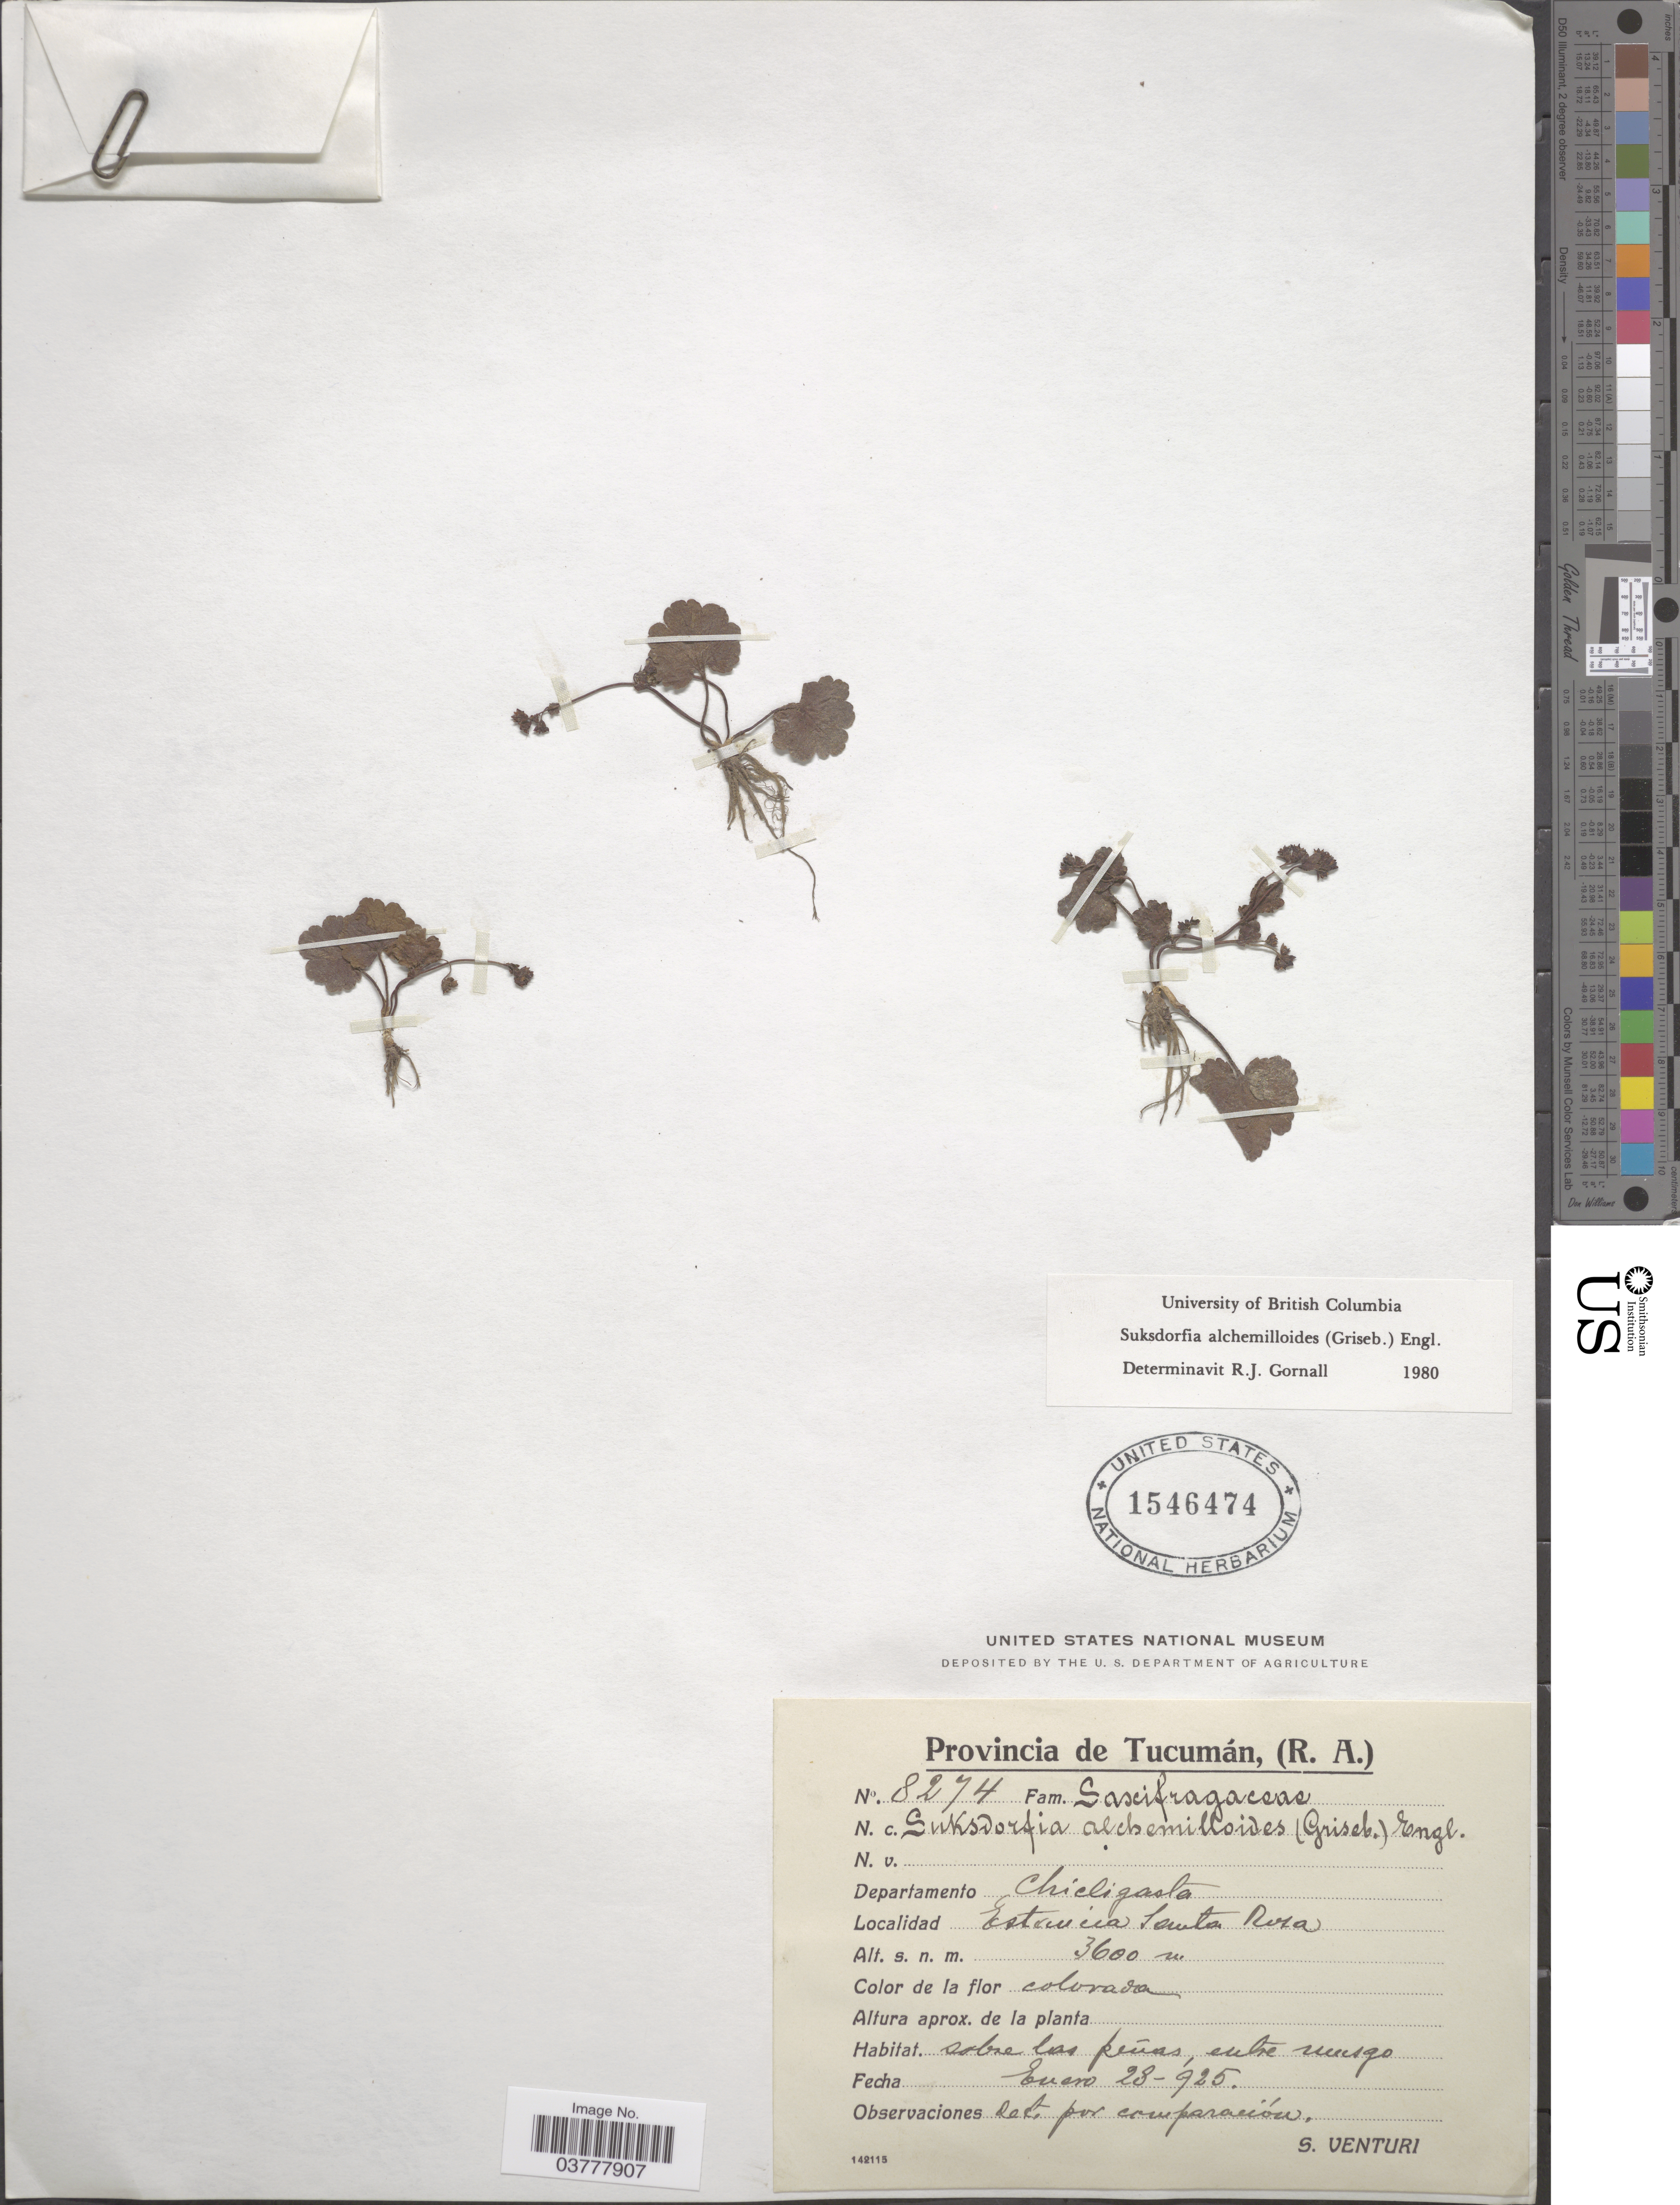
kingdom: Plantae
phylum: Tracheophyta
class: Magnoliopsida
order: Saxifragales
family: Saxifragaceae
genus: Suksdorfia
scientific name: Suksdorfia alchemillioides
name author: (Griseb.) Engl.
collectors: S. Venturi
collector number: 8274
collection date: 1925-01-28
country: Argentina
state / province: Tucuman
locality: Departamento Chicligasta. Estancia Santa Rosa.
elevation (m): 3600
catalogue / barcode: US 1546474